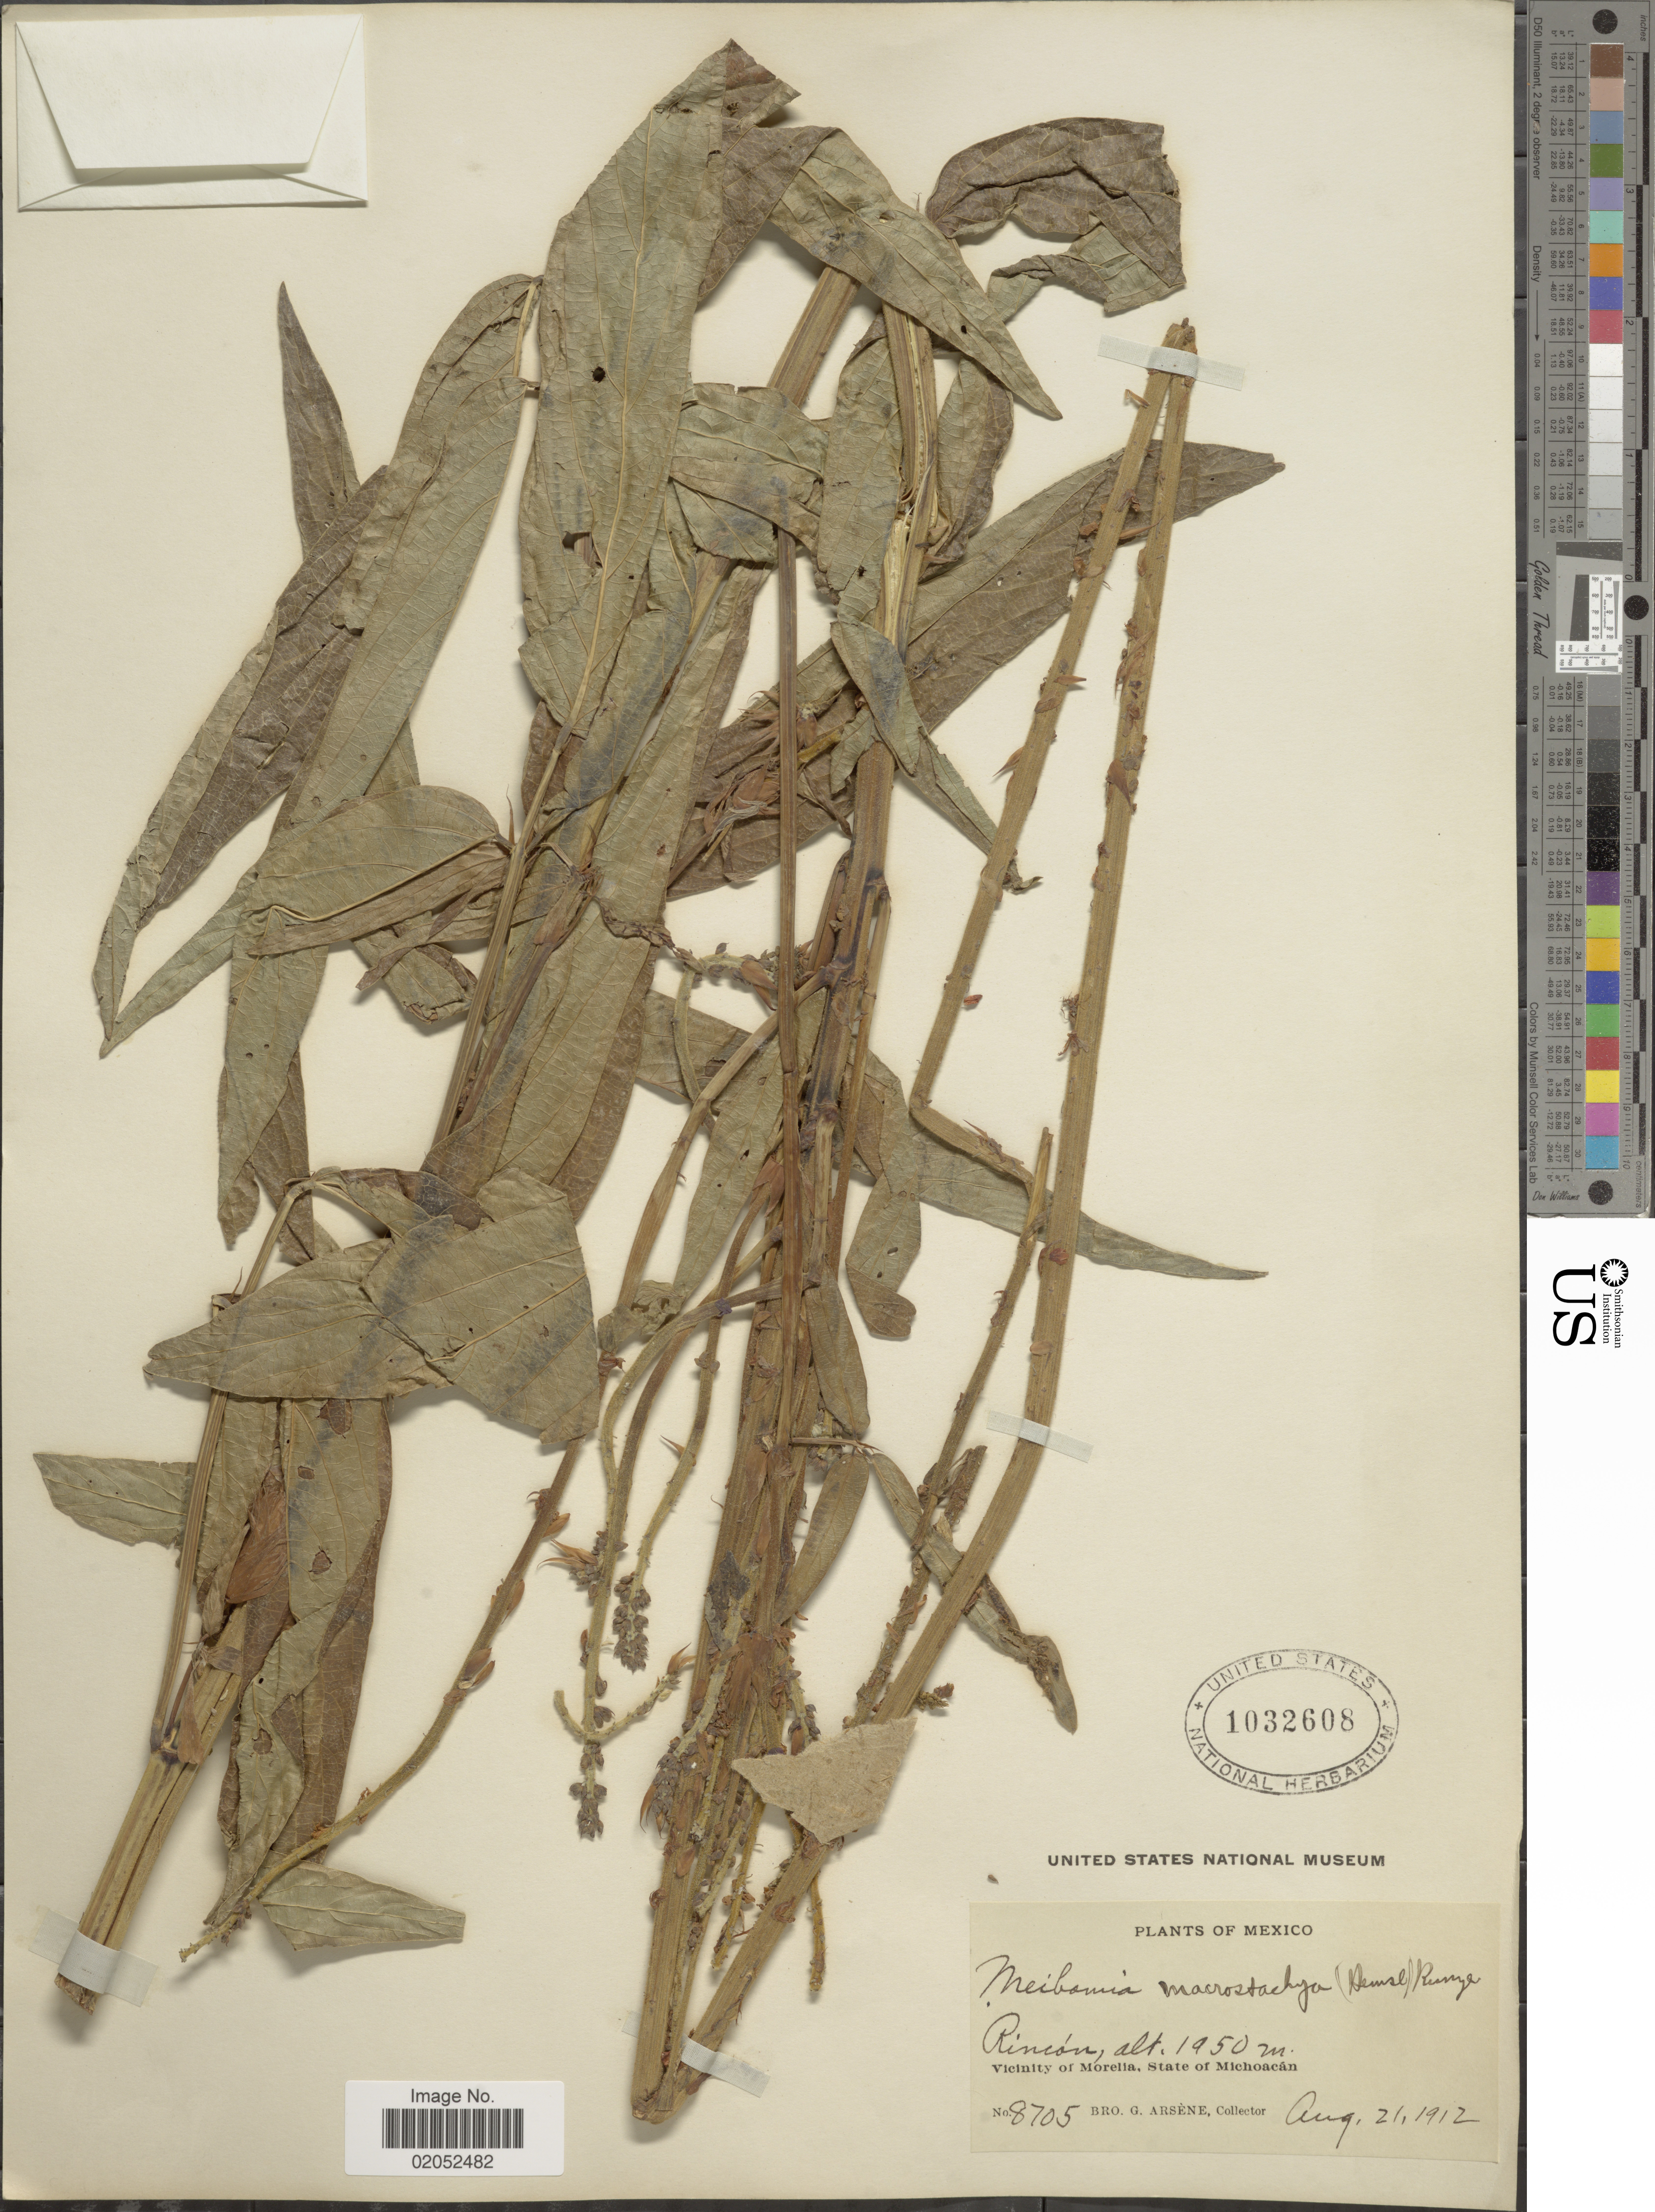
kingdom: Plantae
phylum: Tracheophyta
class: Magnoliopsida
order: Fabales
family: Fabaceae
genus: Desmodium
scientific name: Desmodium macrostachyum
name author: Hemsl.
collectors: Bro. G. Arsène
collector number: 8705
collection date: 1912-08-21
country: Mexico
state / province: Michoacán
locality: Rincon, Vicinity of Morelia, State of Michoacan.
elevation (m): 1950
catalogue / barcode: US 1032608